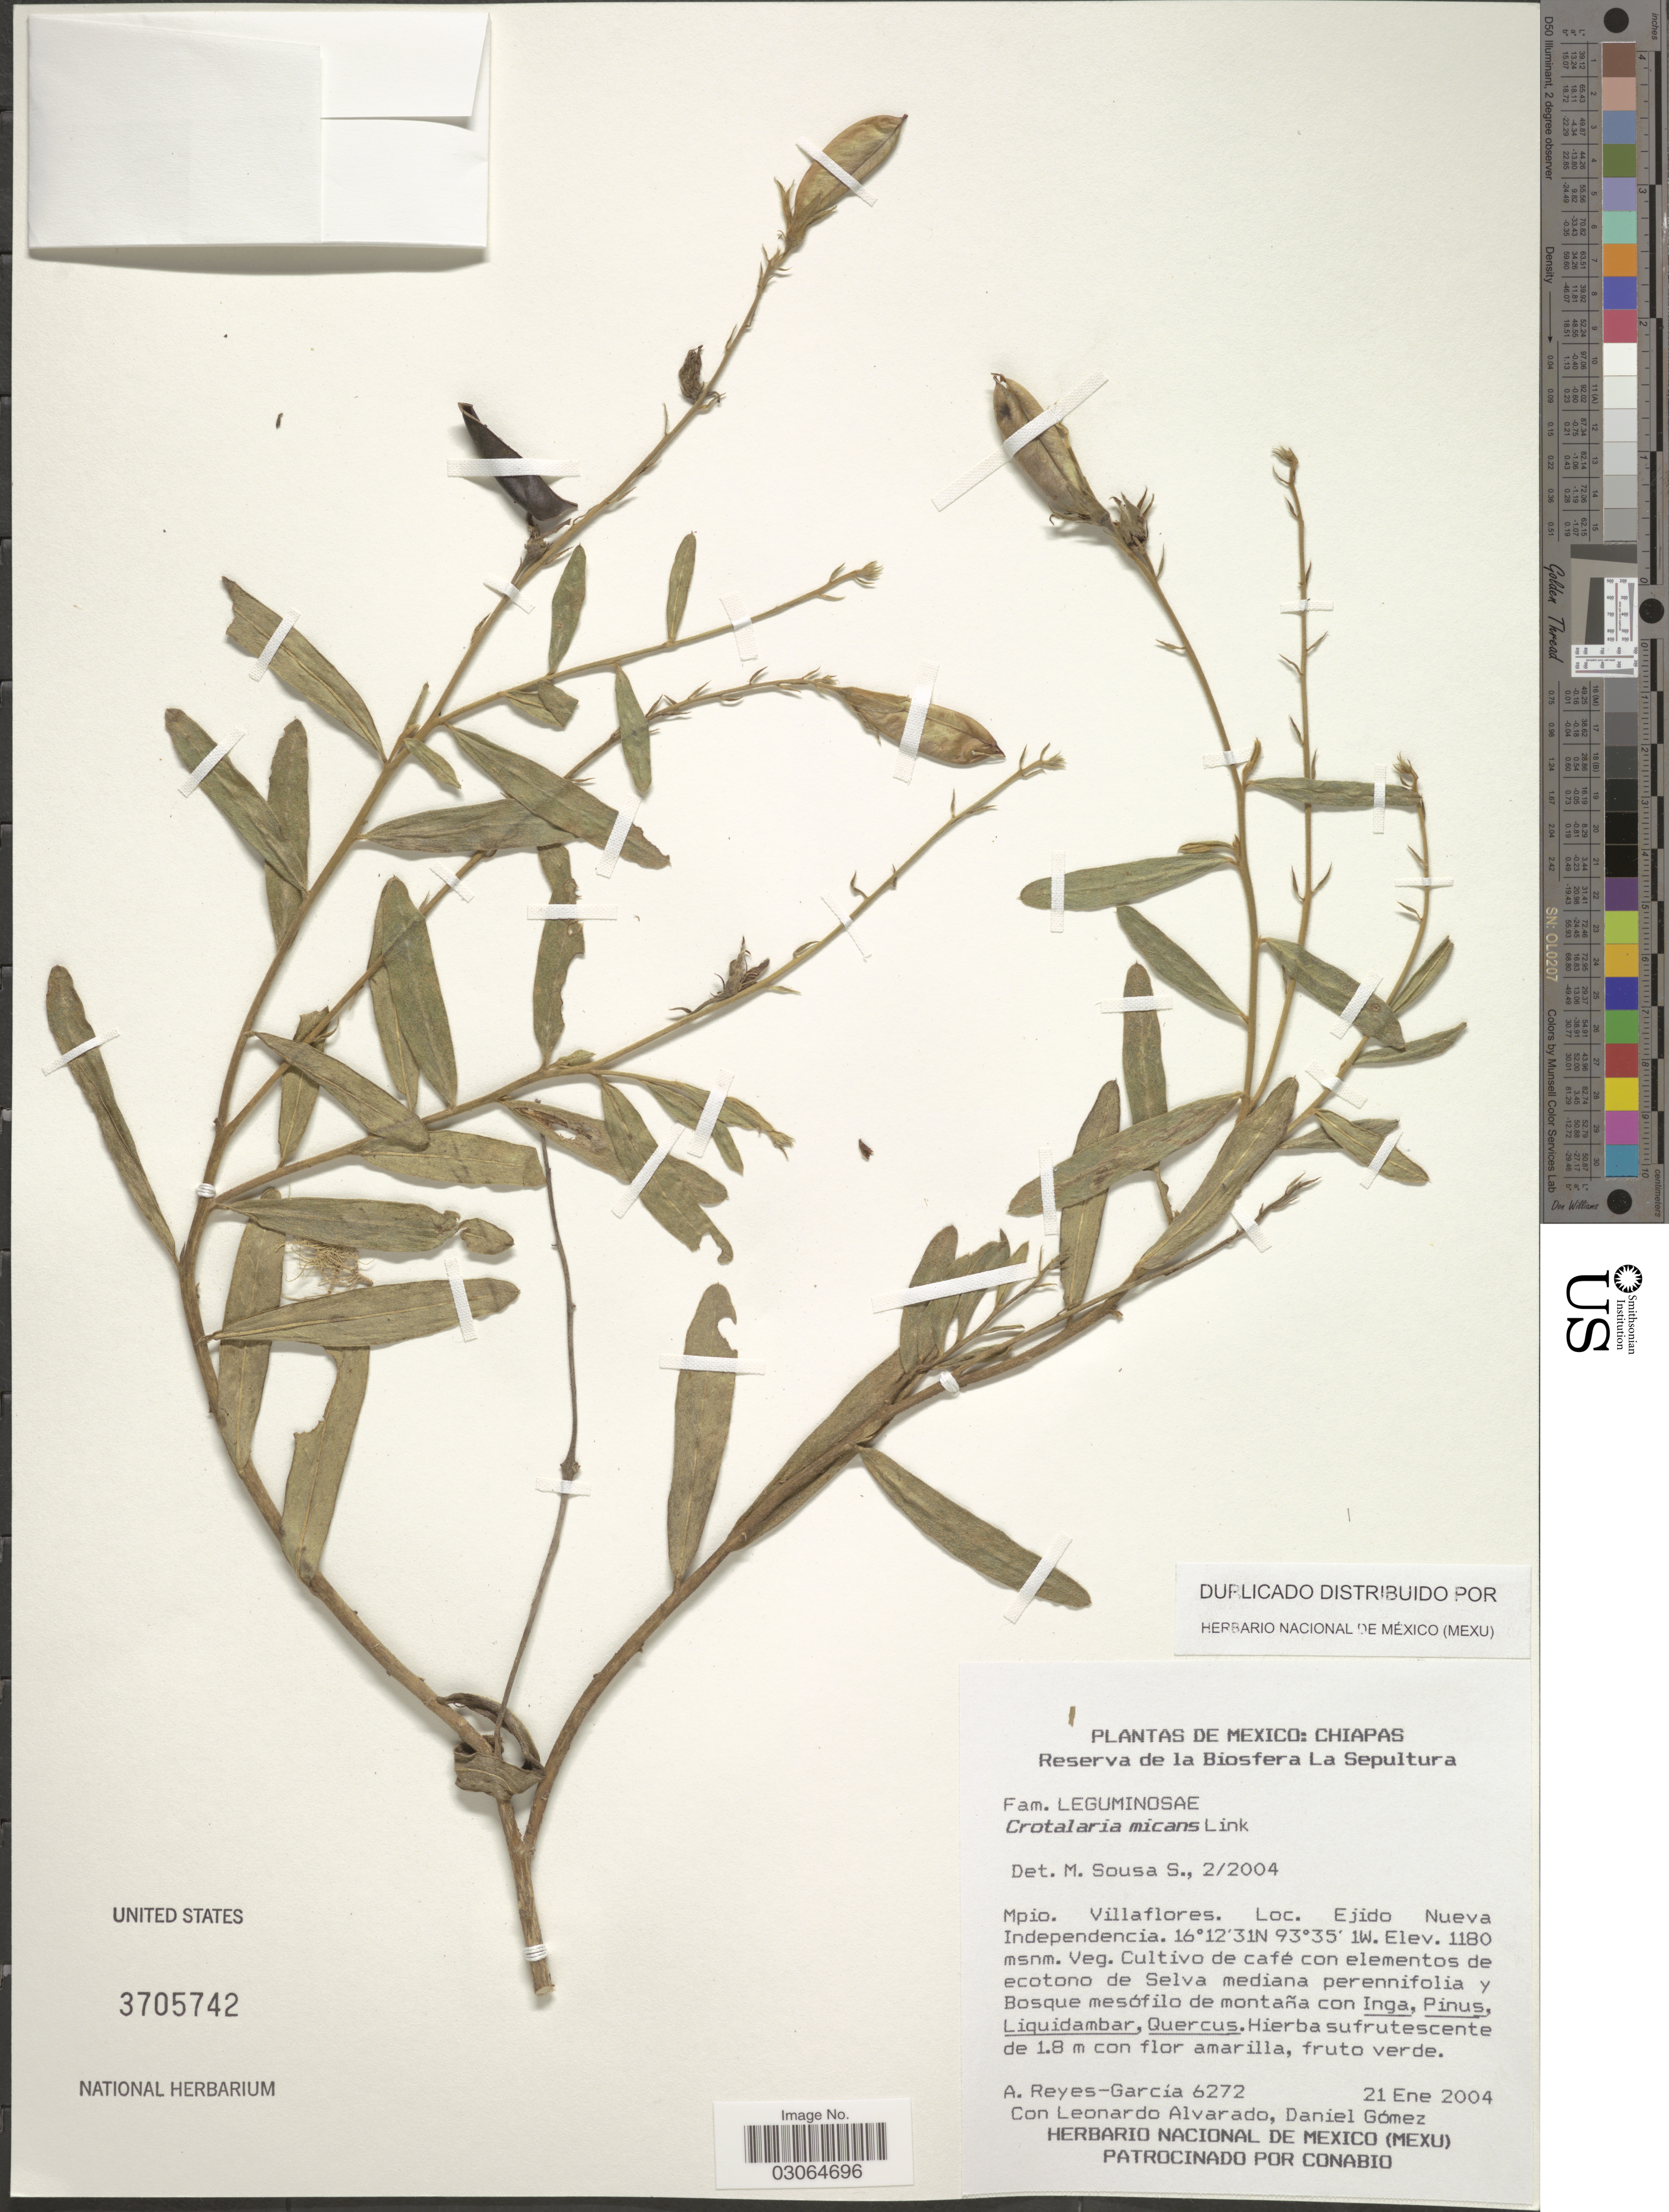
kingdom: Plantae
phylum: Tracheophyta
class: Magnoliopsida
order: Fabales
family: Fabaceae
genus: Crotalaria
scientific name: Crotalaria micans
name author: Link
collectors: A. Reyes G., L. Alvarado & D. Gomez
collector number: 6272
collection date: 2004-01-21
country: Mexico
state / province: Chiapas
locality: Mpio. Villaflores. Ejido Nueva Independencia.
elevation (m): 1180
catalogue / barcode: US 3705742